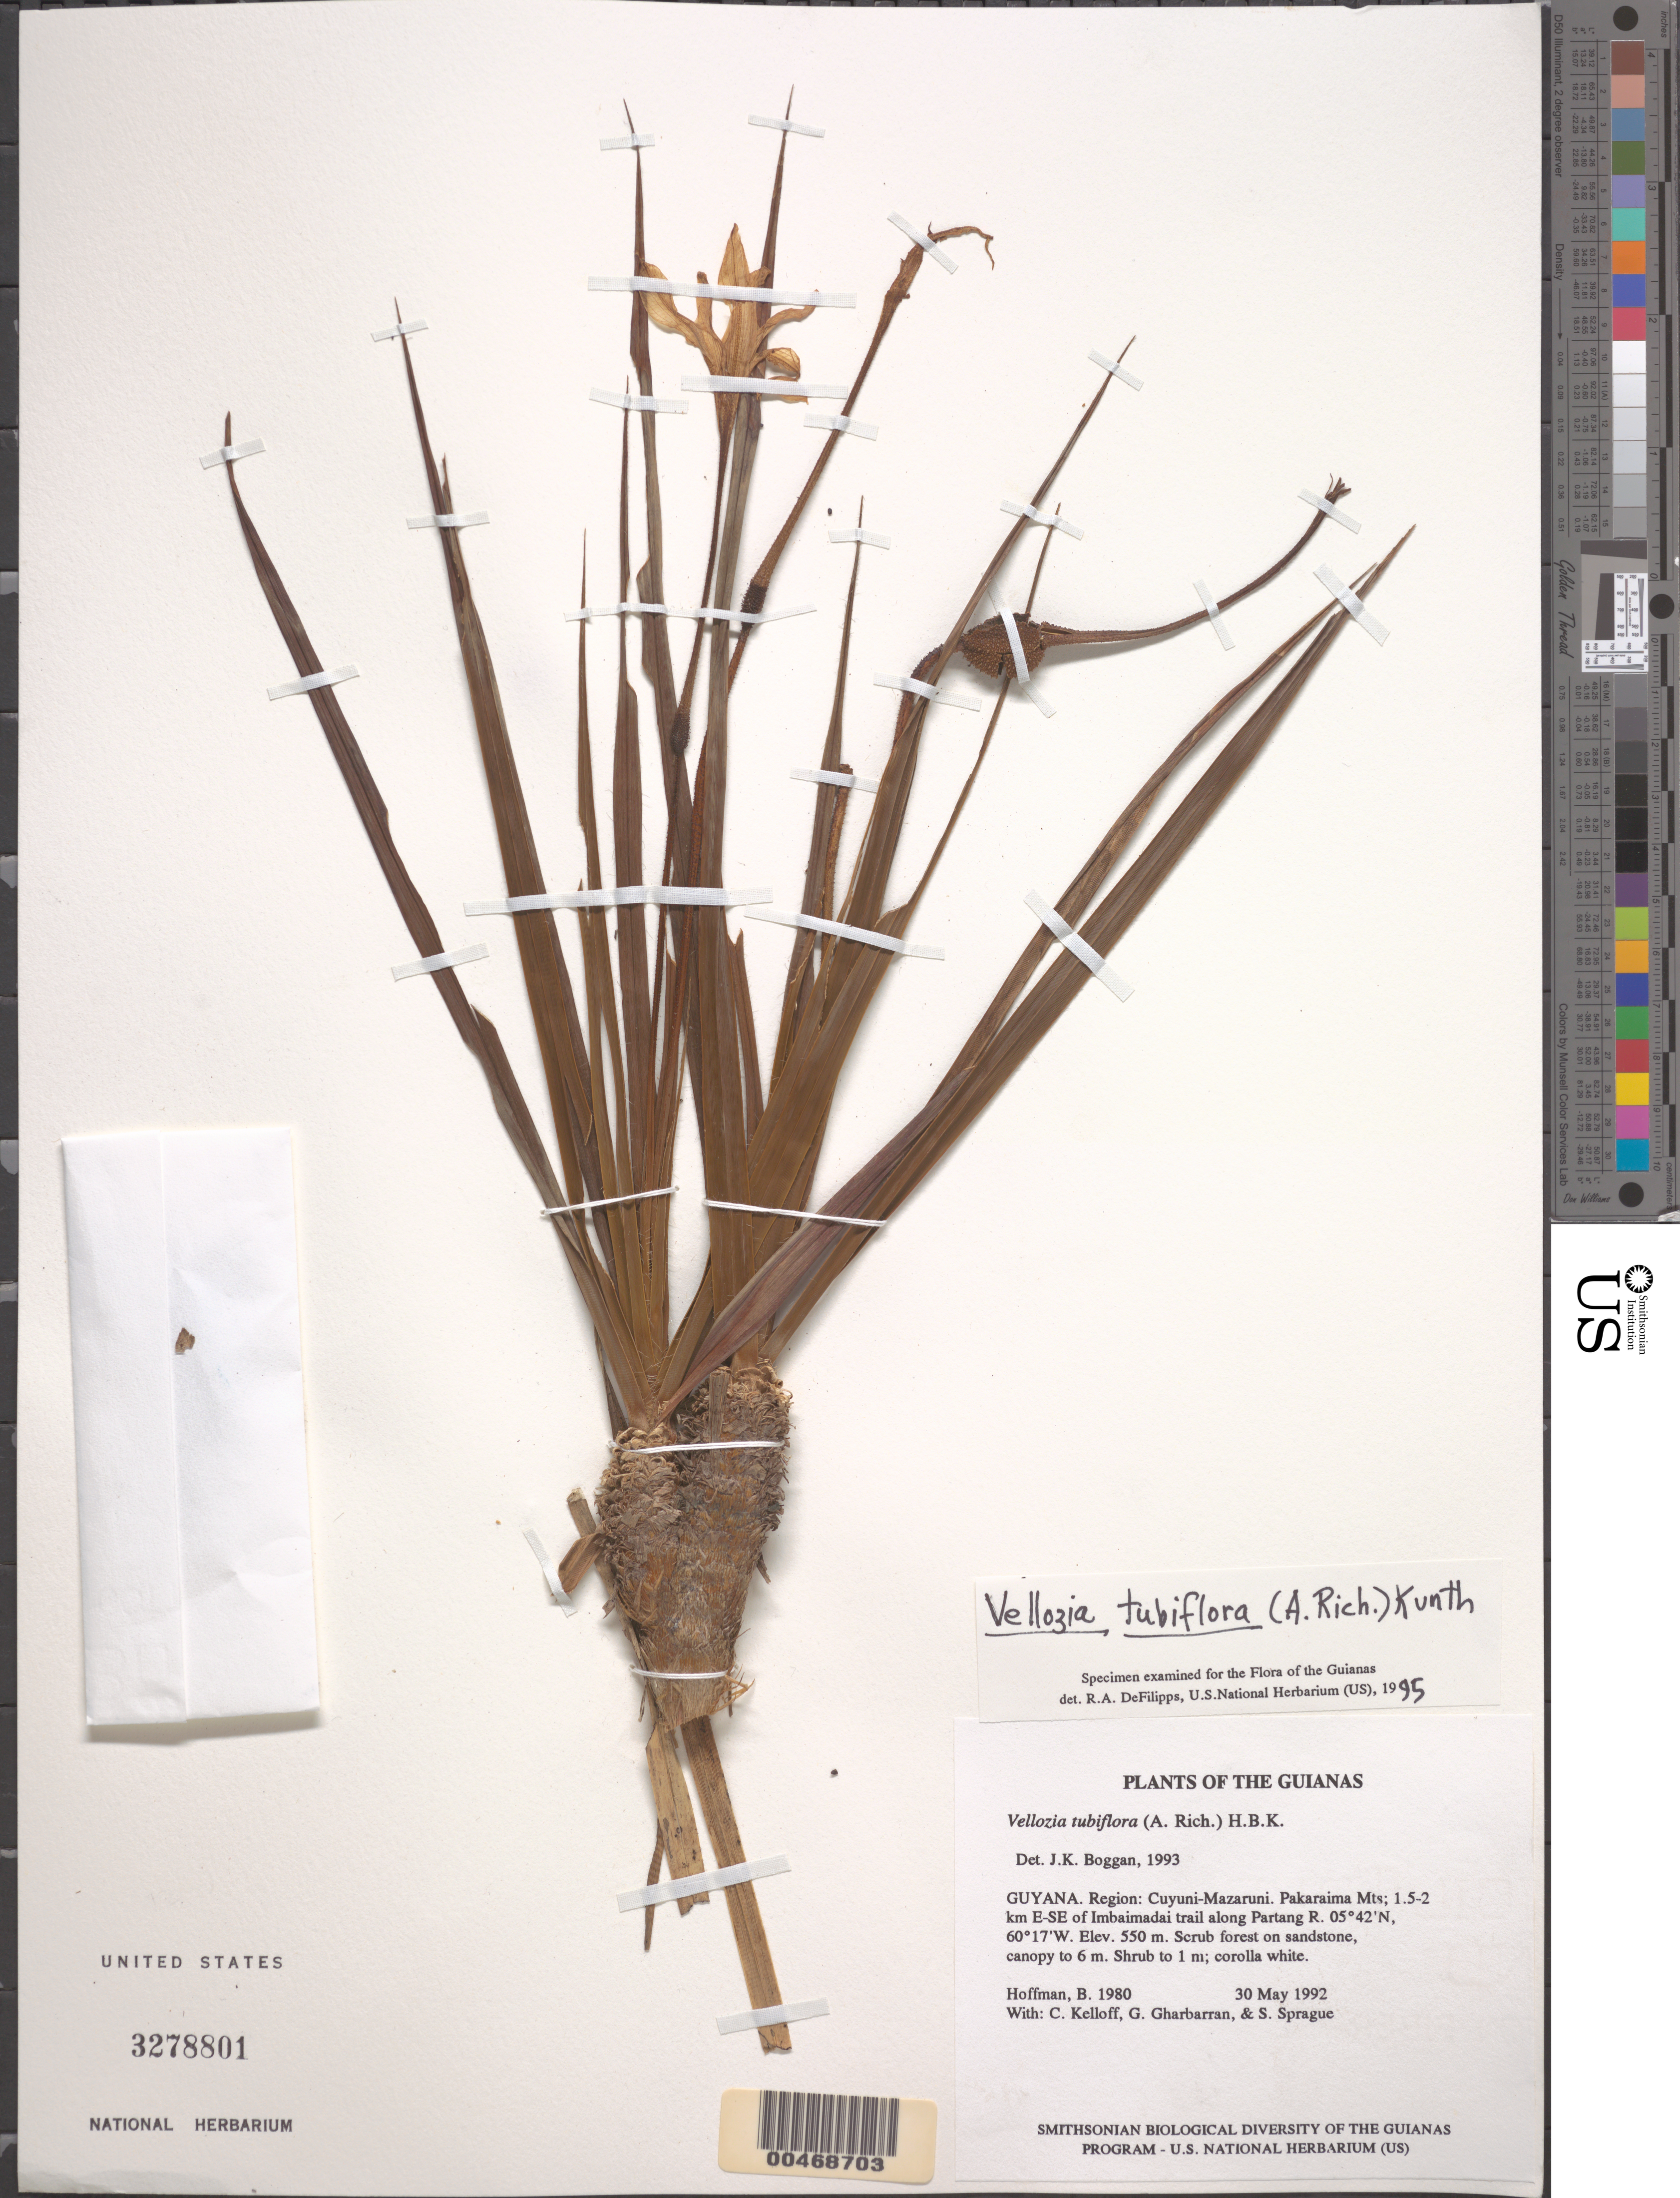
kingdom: Plantae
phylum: Tracheophyta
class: Liliopsida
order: Pandanales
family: Velloziaceae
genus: Vellozia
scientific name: Vellozia tubiflora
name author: (A. Rich.) Kunth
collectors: B. Hoffman, C. L. Kelloff, G. Gharbarran & S. Sprague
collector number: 1980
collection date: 1992-05-30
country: Guyana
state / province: Cuyuni-Mazaruni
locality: Region: Cuyuni-Mazaruni. Pakaraima Mts; 1.5-2 km E-SE of Imbaimadai trail along Partang R.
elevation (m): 550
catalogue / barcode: US 3278801